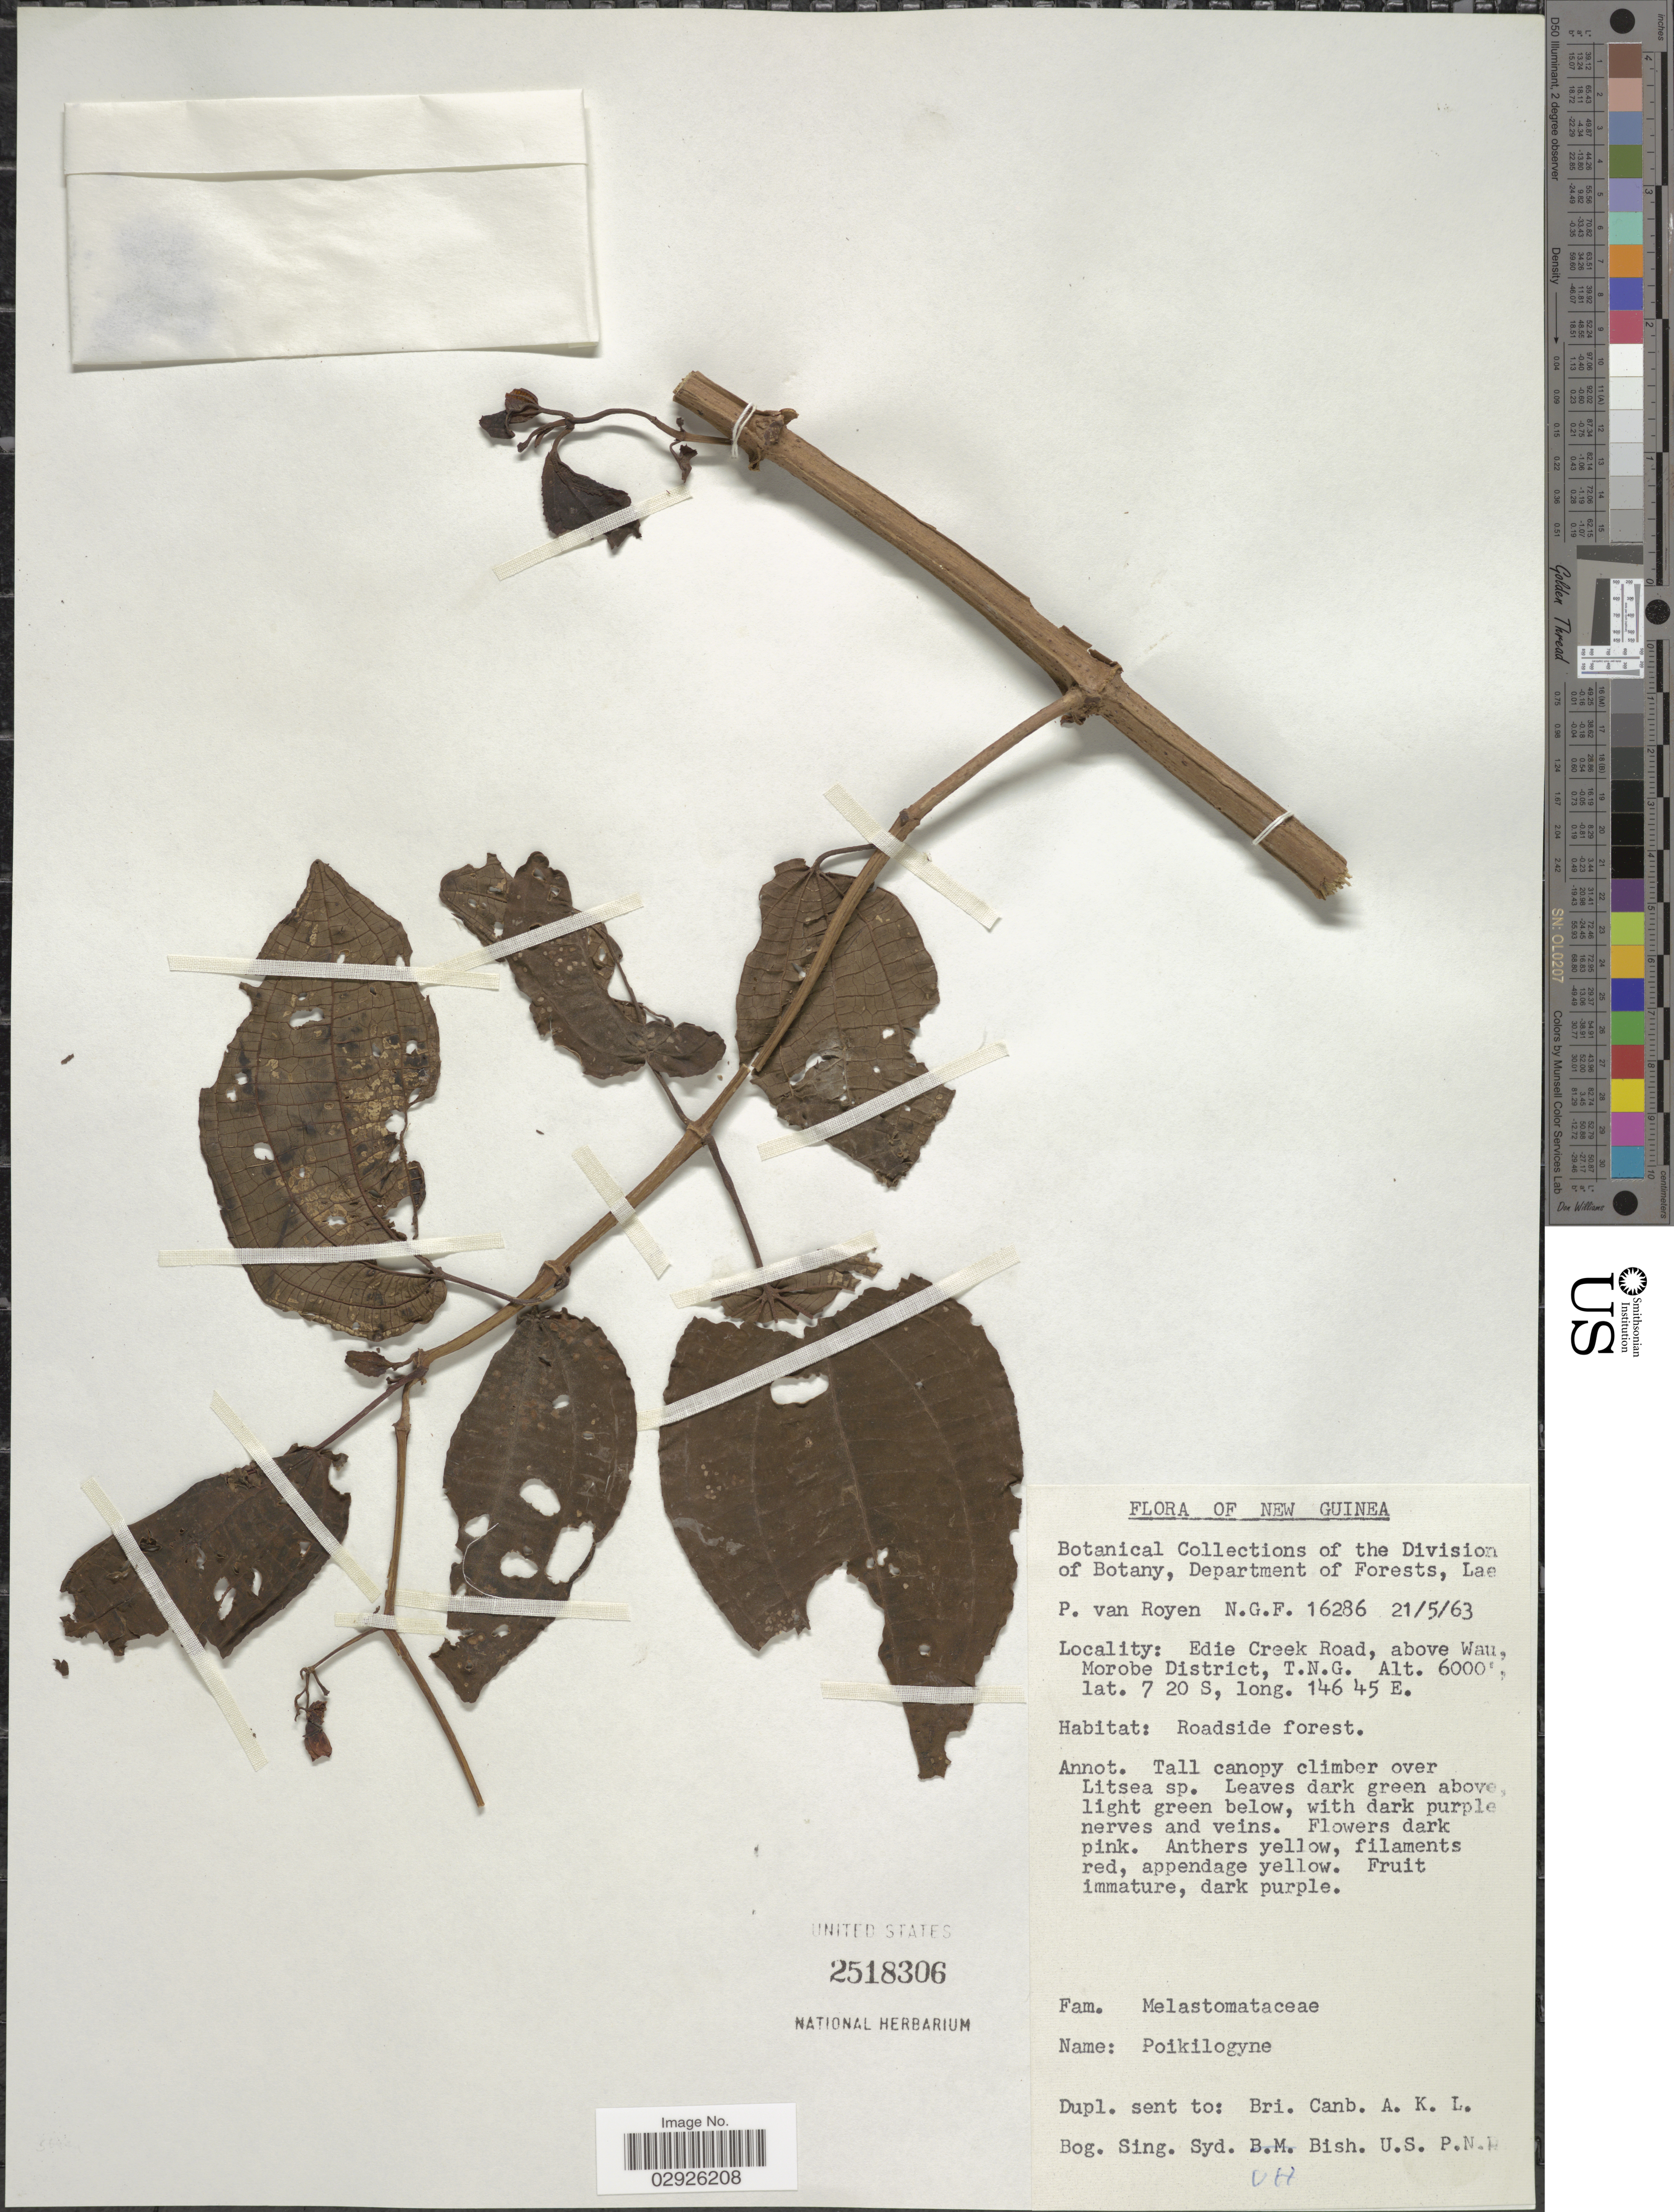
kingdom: Plantae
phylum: Tracheophyta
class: Magnoliopsida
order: Myrtales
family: Melastomataceae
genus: Poikilogyne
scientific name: Poikilogyne sp.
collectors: P. van Royen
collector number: N.G.F.16286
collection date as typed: Transcribed d/m/y: 21/5/63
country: Papua New Guinea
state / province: Morobe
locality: New Guinea. Edie Creek Road, above Wau, Morobe District, T.N.G.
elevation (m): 1829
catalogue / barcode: US 2518306